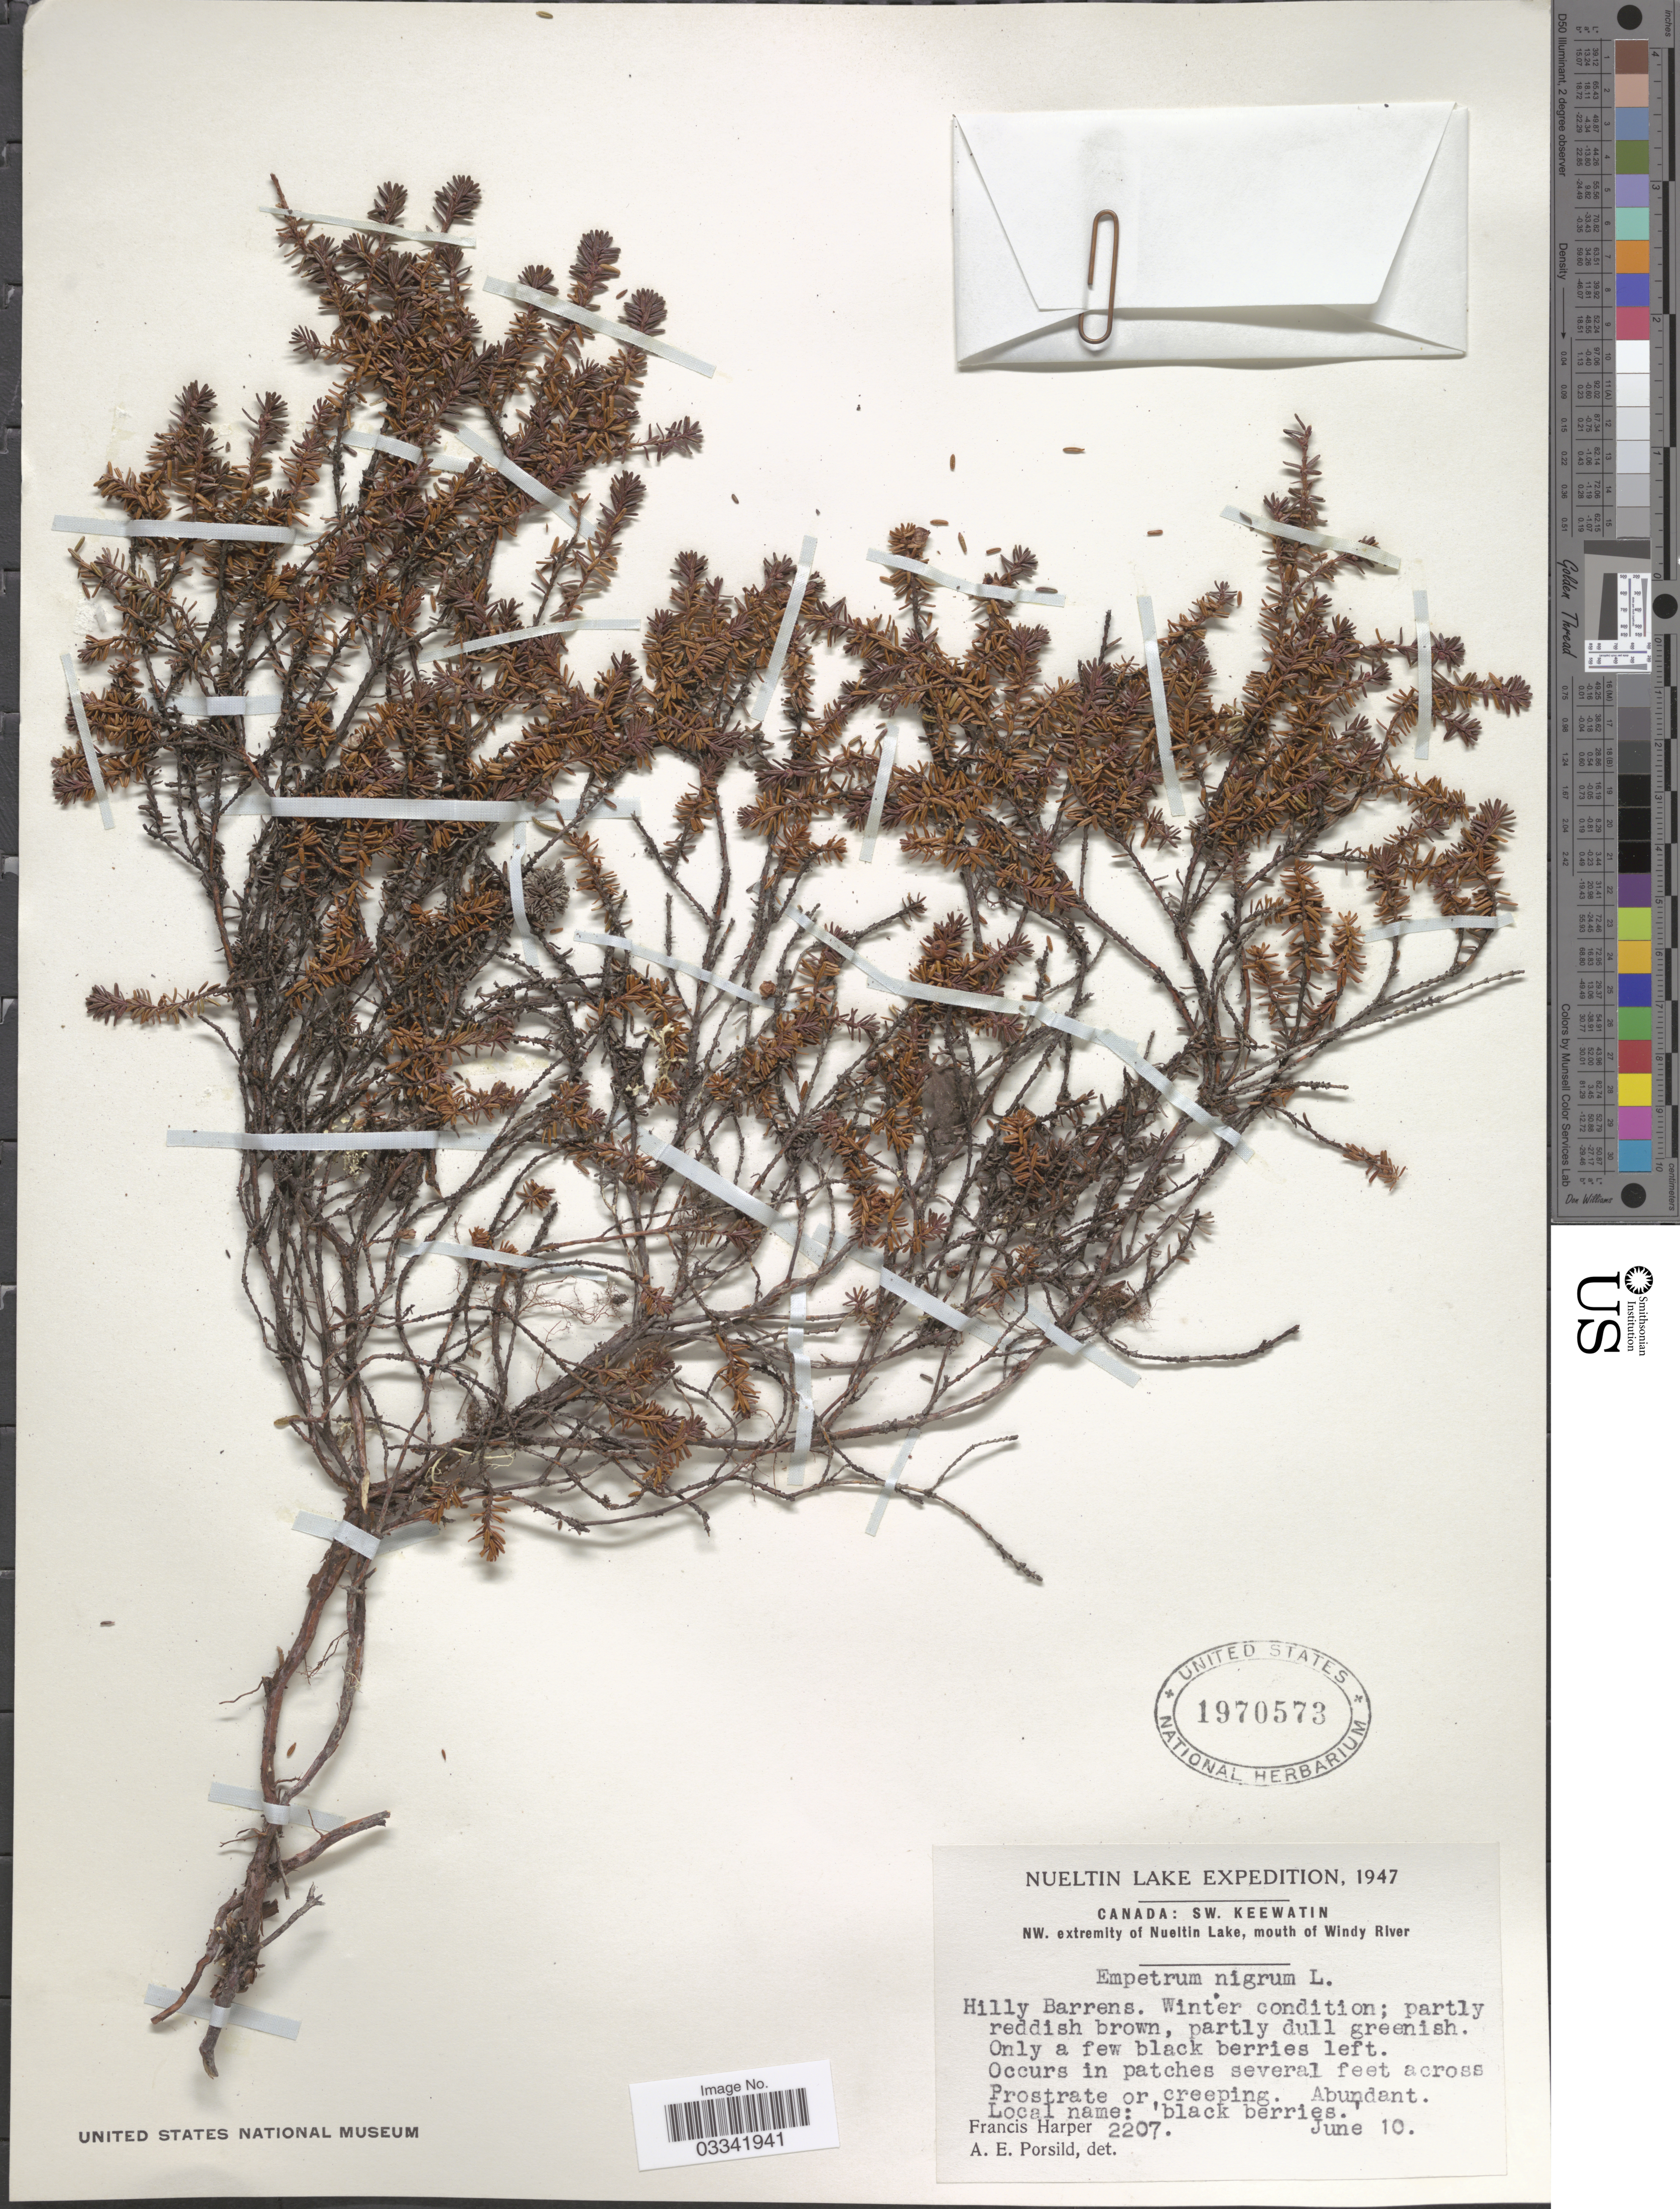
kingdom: Plantae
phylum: Tracheophyta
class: Magnoliopsida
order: Ericales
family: Ericaceae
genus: Empetrum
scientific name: Empetrum nigrum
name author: L.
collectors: F. Harper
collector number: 2207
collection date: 1947-06-10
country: Canada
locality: Nueltin Lake, SW. Keewatin, NW. extremity of Nueltin Lake, mouth of Windy River. Hilly Barrens.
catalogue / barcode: US 1970573